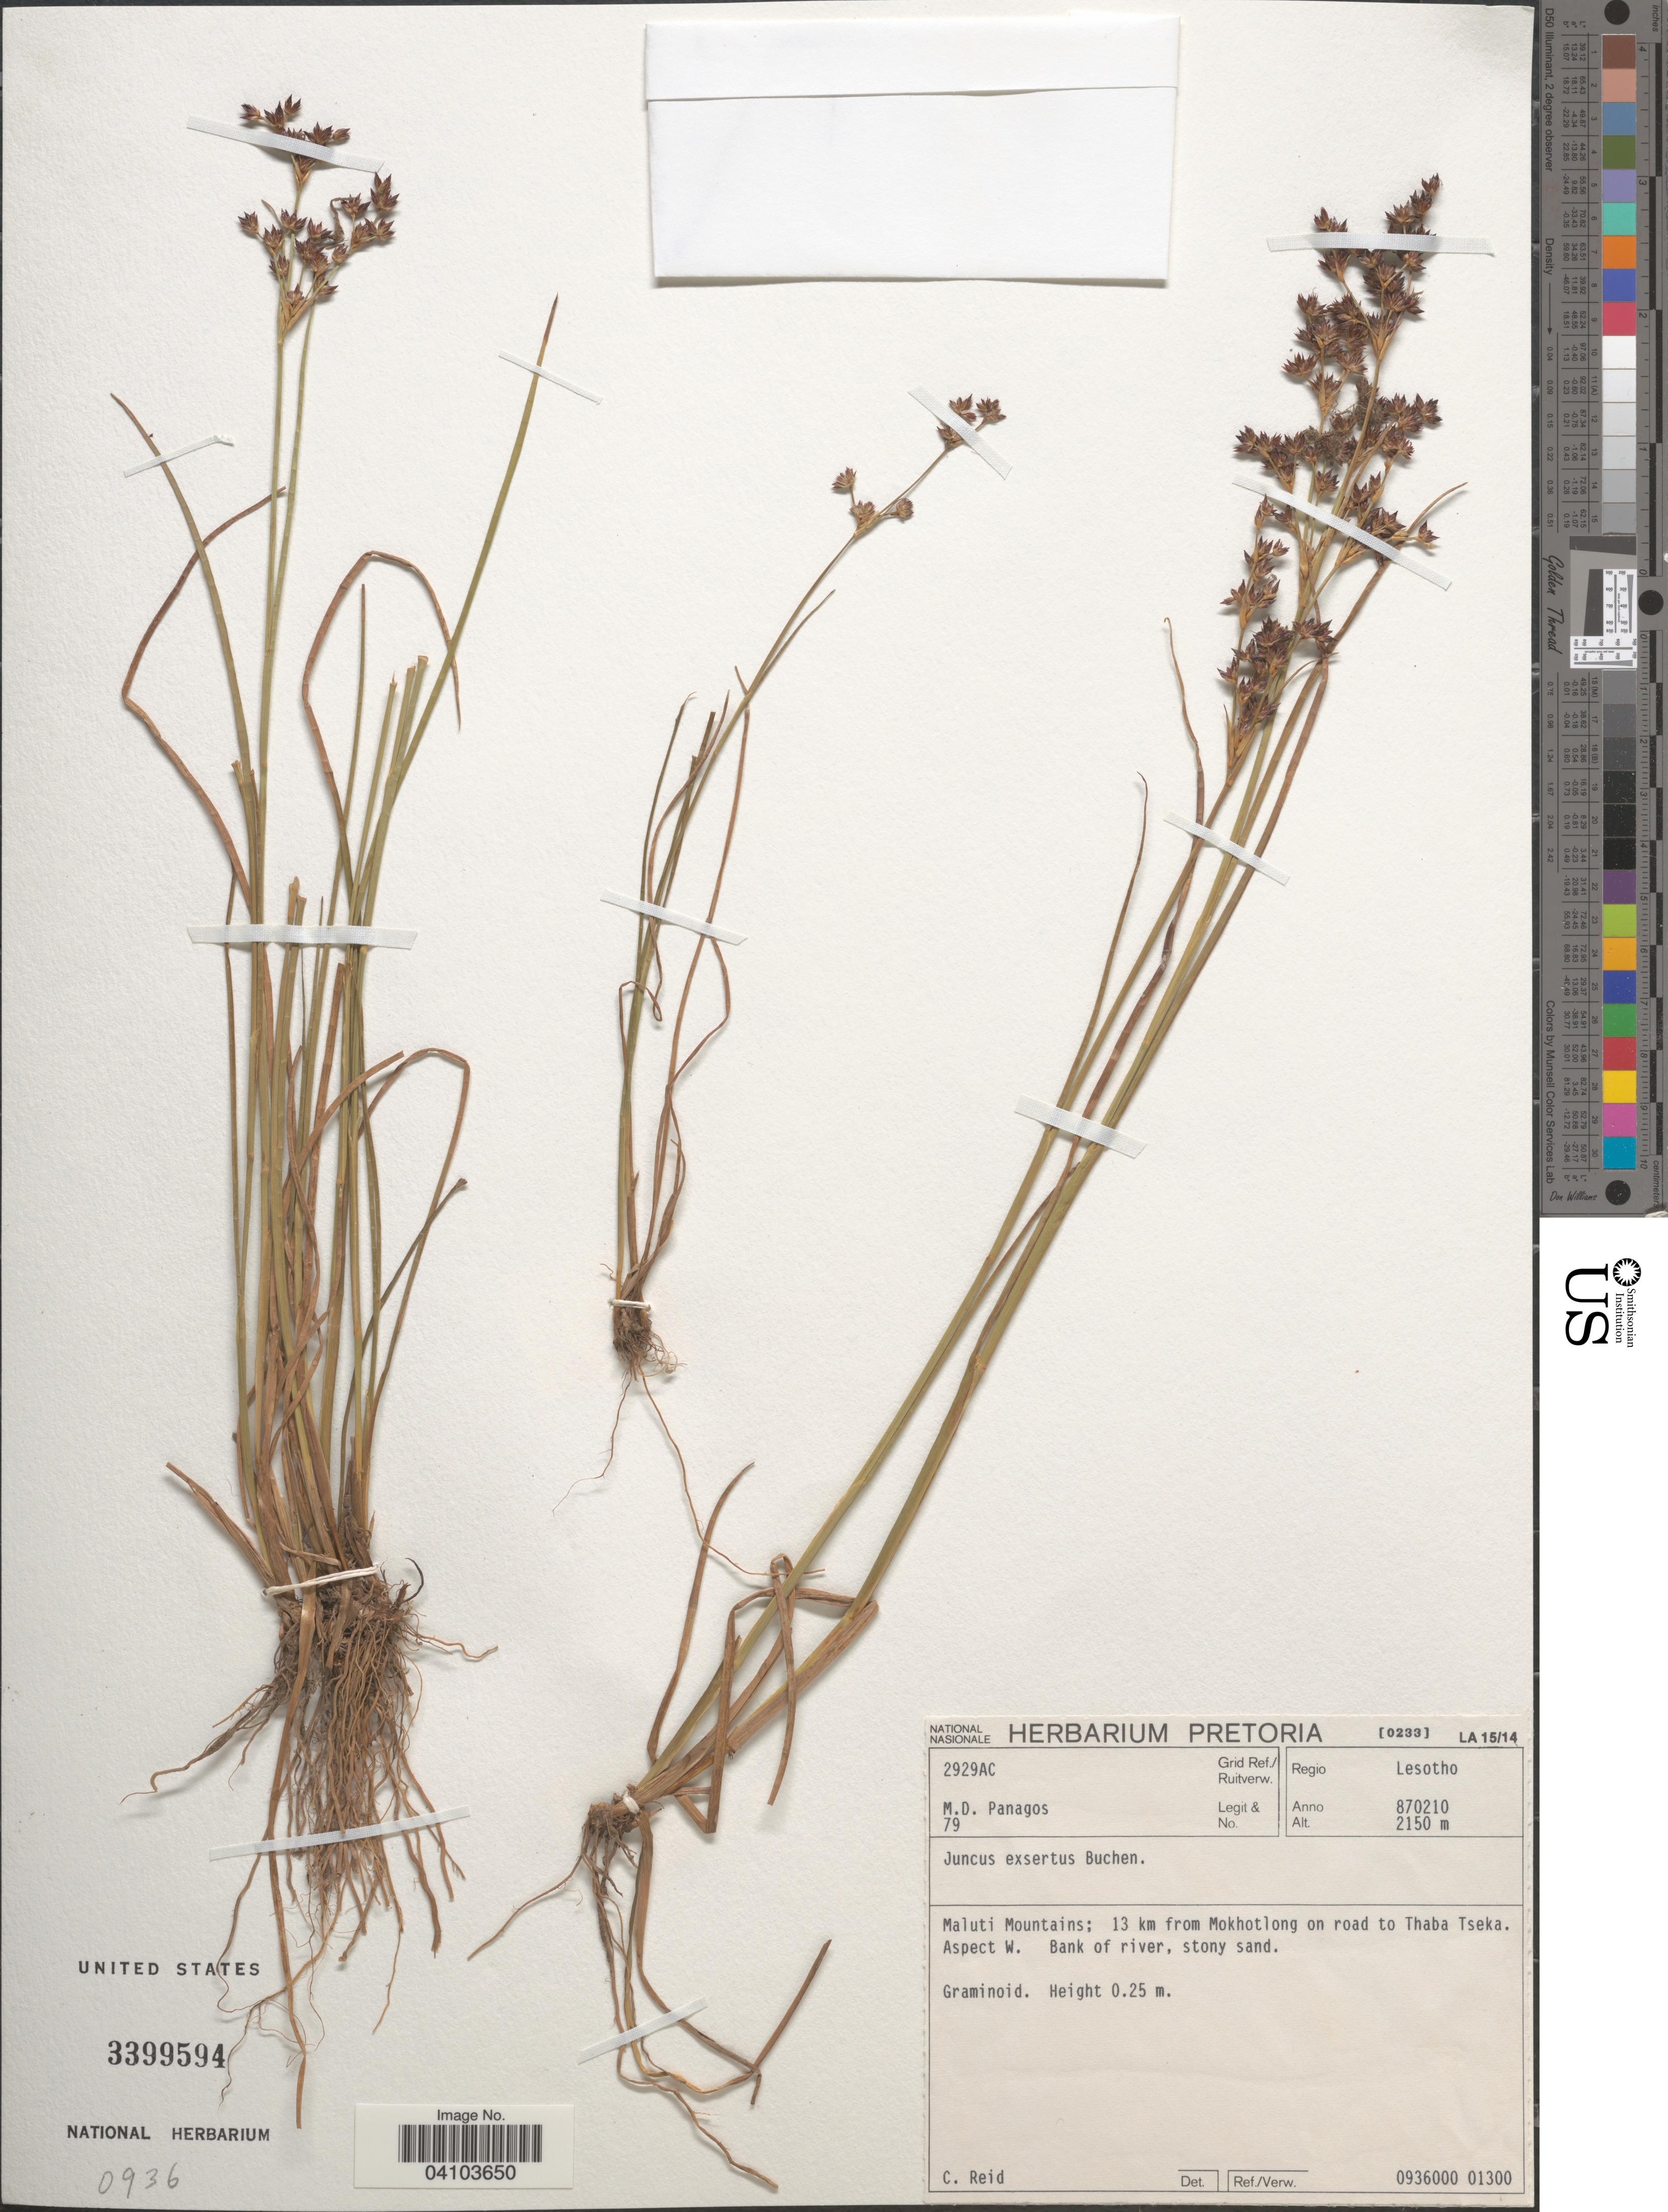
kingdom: Plantae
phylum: Tracheophyta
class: Liliopsida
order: Poales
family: Juncaceae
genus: Juncus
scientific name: Juncus exsertus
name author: Buchenau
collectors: M. Panagos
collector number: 79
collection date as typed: Transcribed d/m/y: 10/2/87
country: Lesotho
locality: Grid Ref./ Ruitverw. 2929AC. Regio Lesotho. Maluti Mountains; 13 km from Mokhotlong on road to Thaba Tseka. Aspect W.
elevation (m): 2150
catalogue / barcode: US 3399594